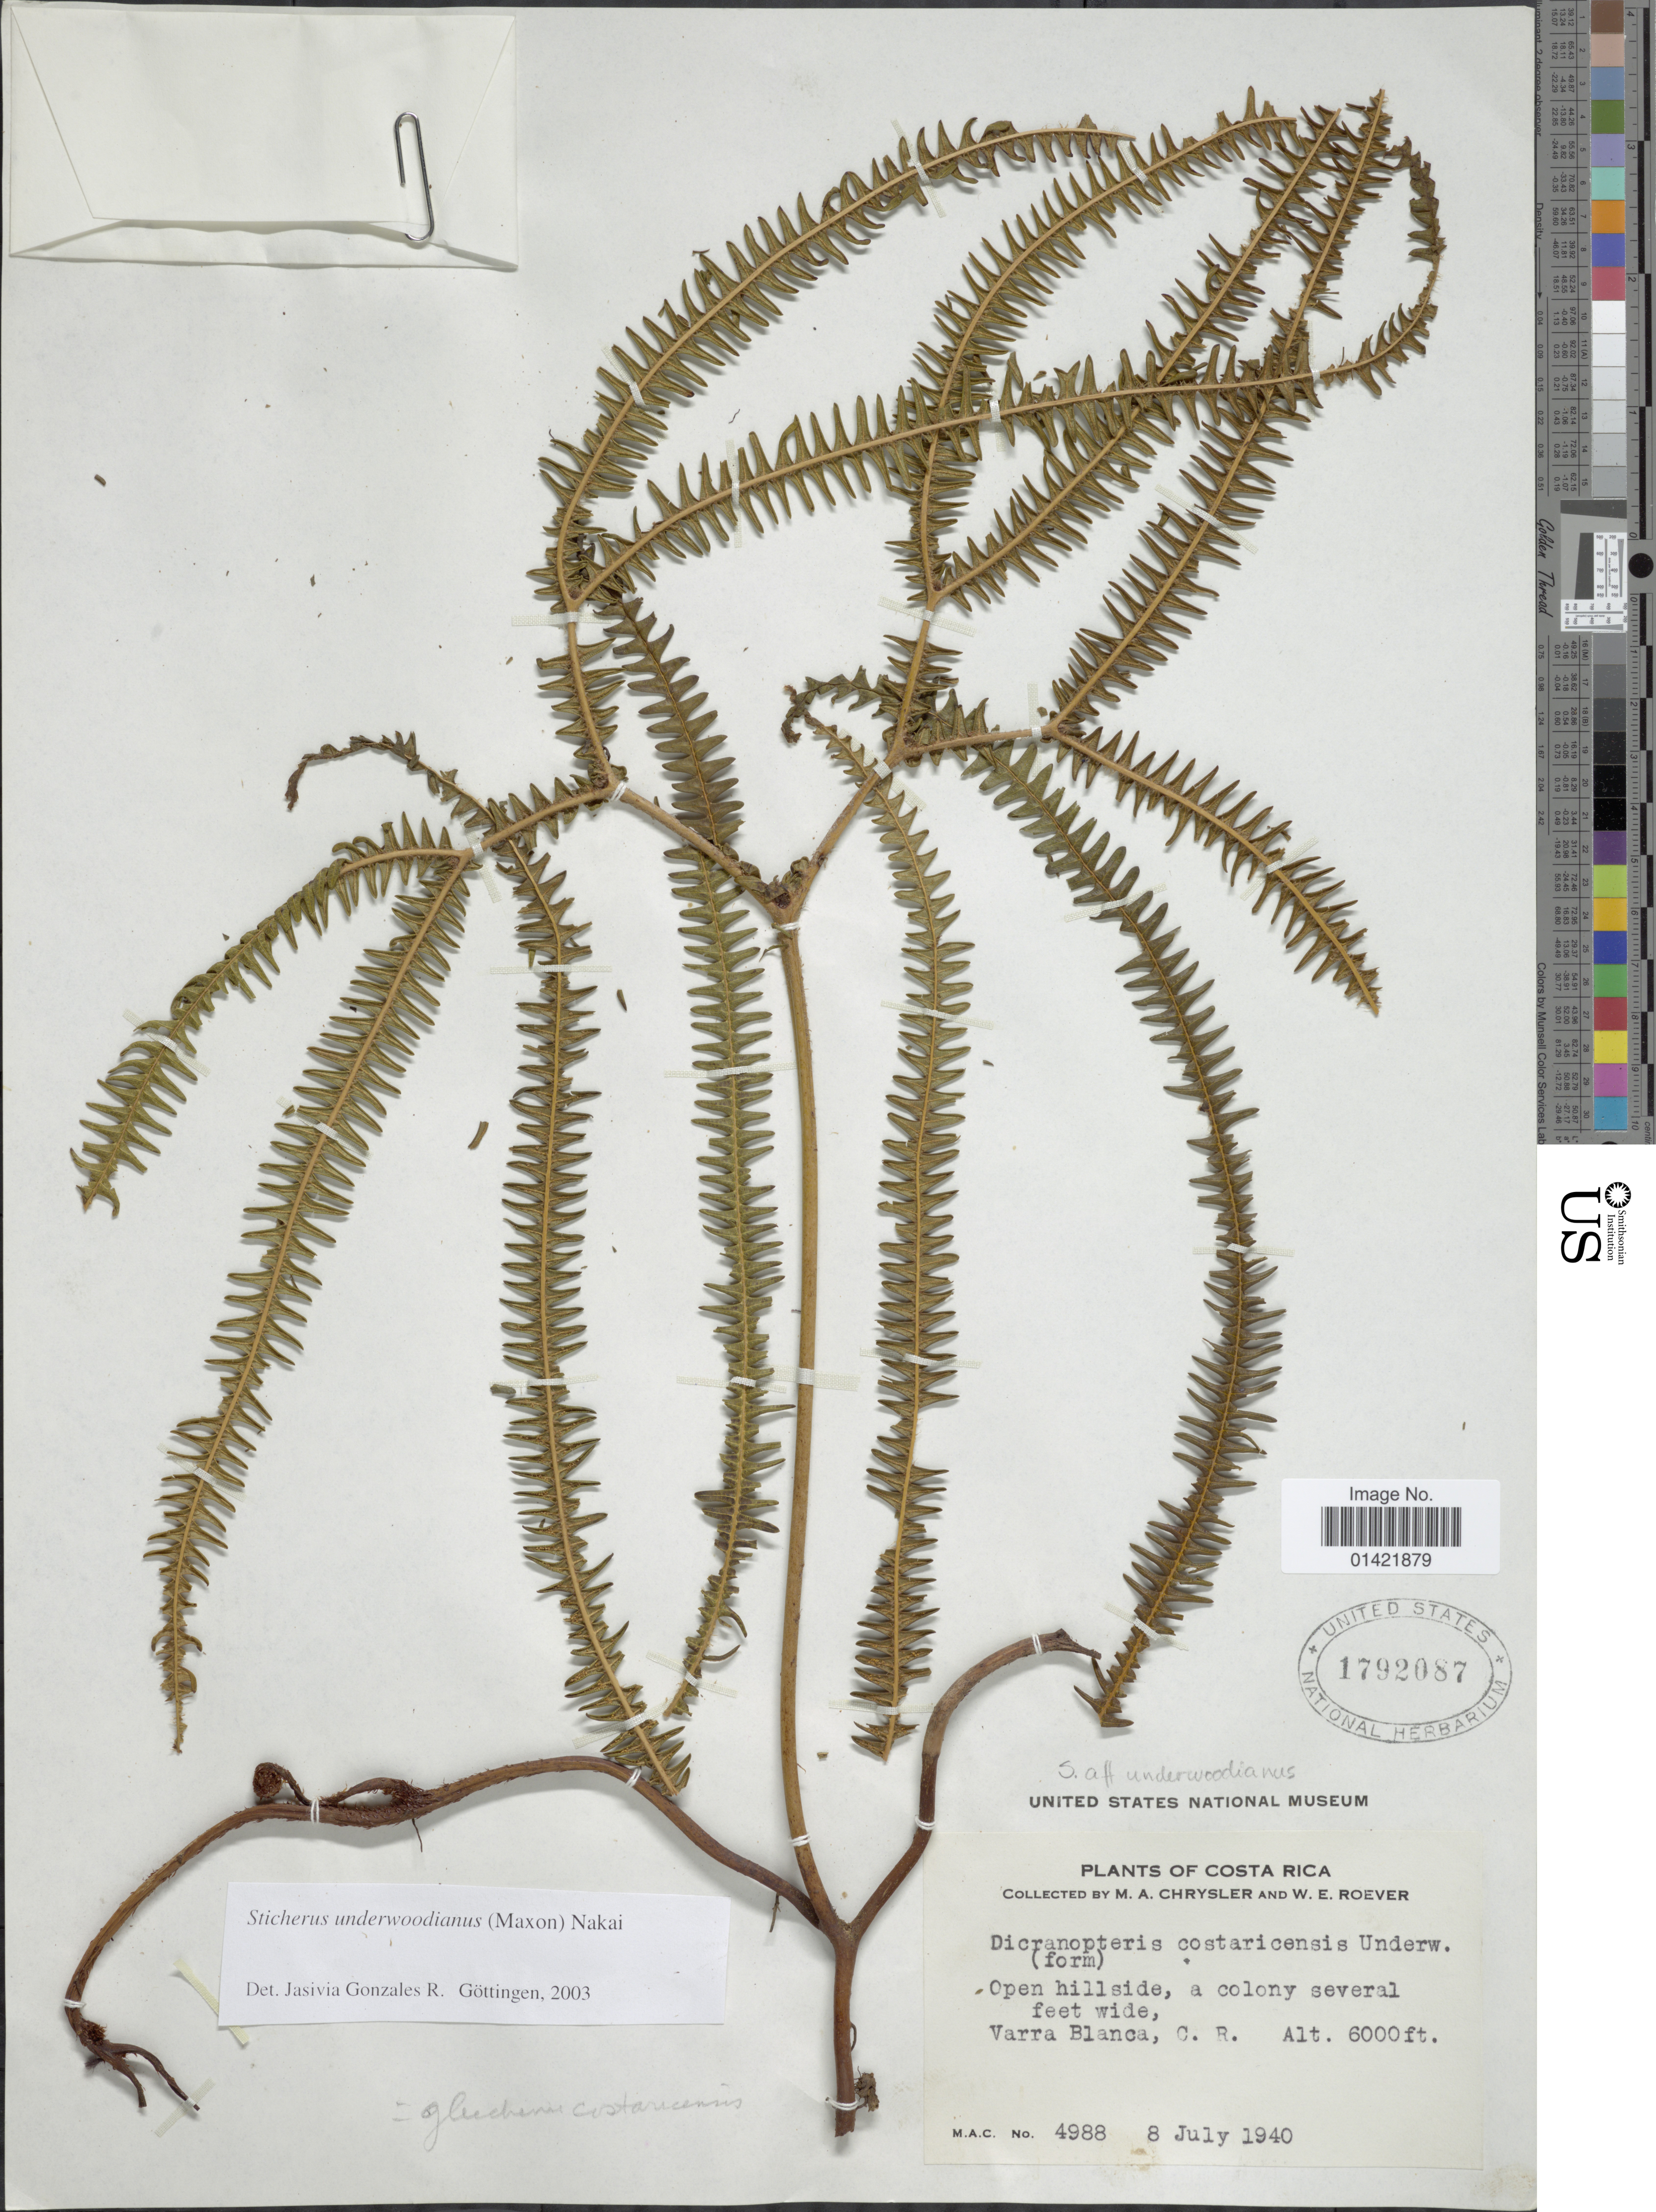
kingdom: Plantae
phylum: Tracheophyta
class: Polypodiopsida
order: Gleicheniales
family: Gleicheniaceae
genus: Sticherus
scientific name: Sticherus underwoodianus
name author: (Maxon) Nakai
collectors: M. A. Chrysler & W. Toever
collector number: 4988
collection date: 1940-07-08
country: Costa Rica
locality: Varra Blanca, C. R.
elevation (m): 1829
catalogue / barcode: US 1792087